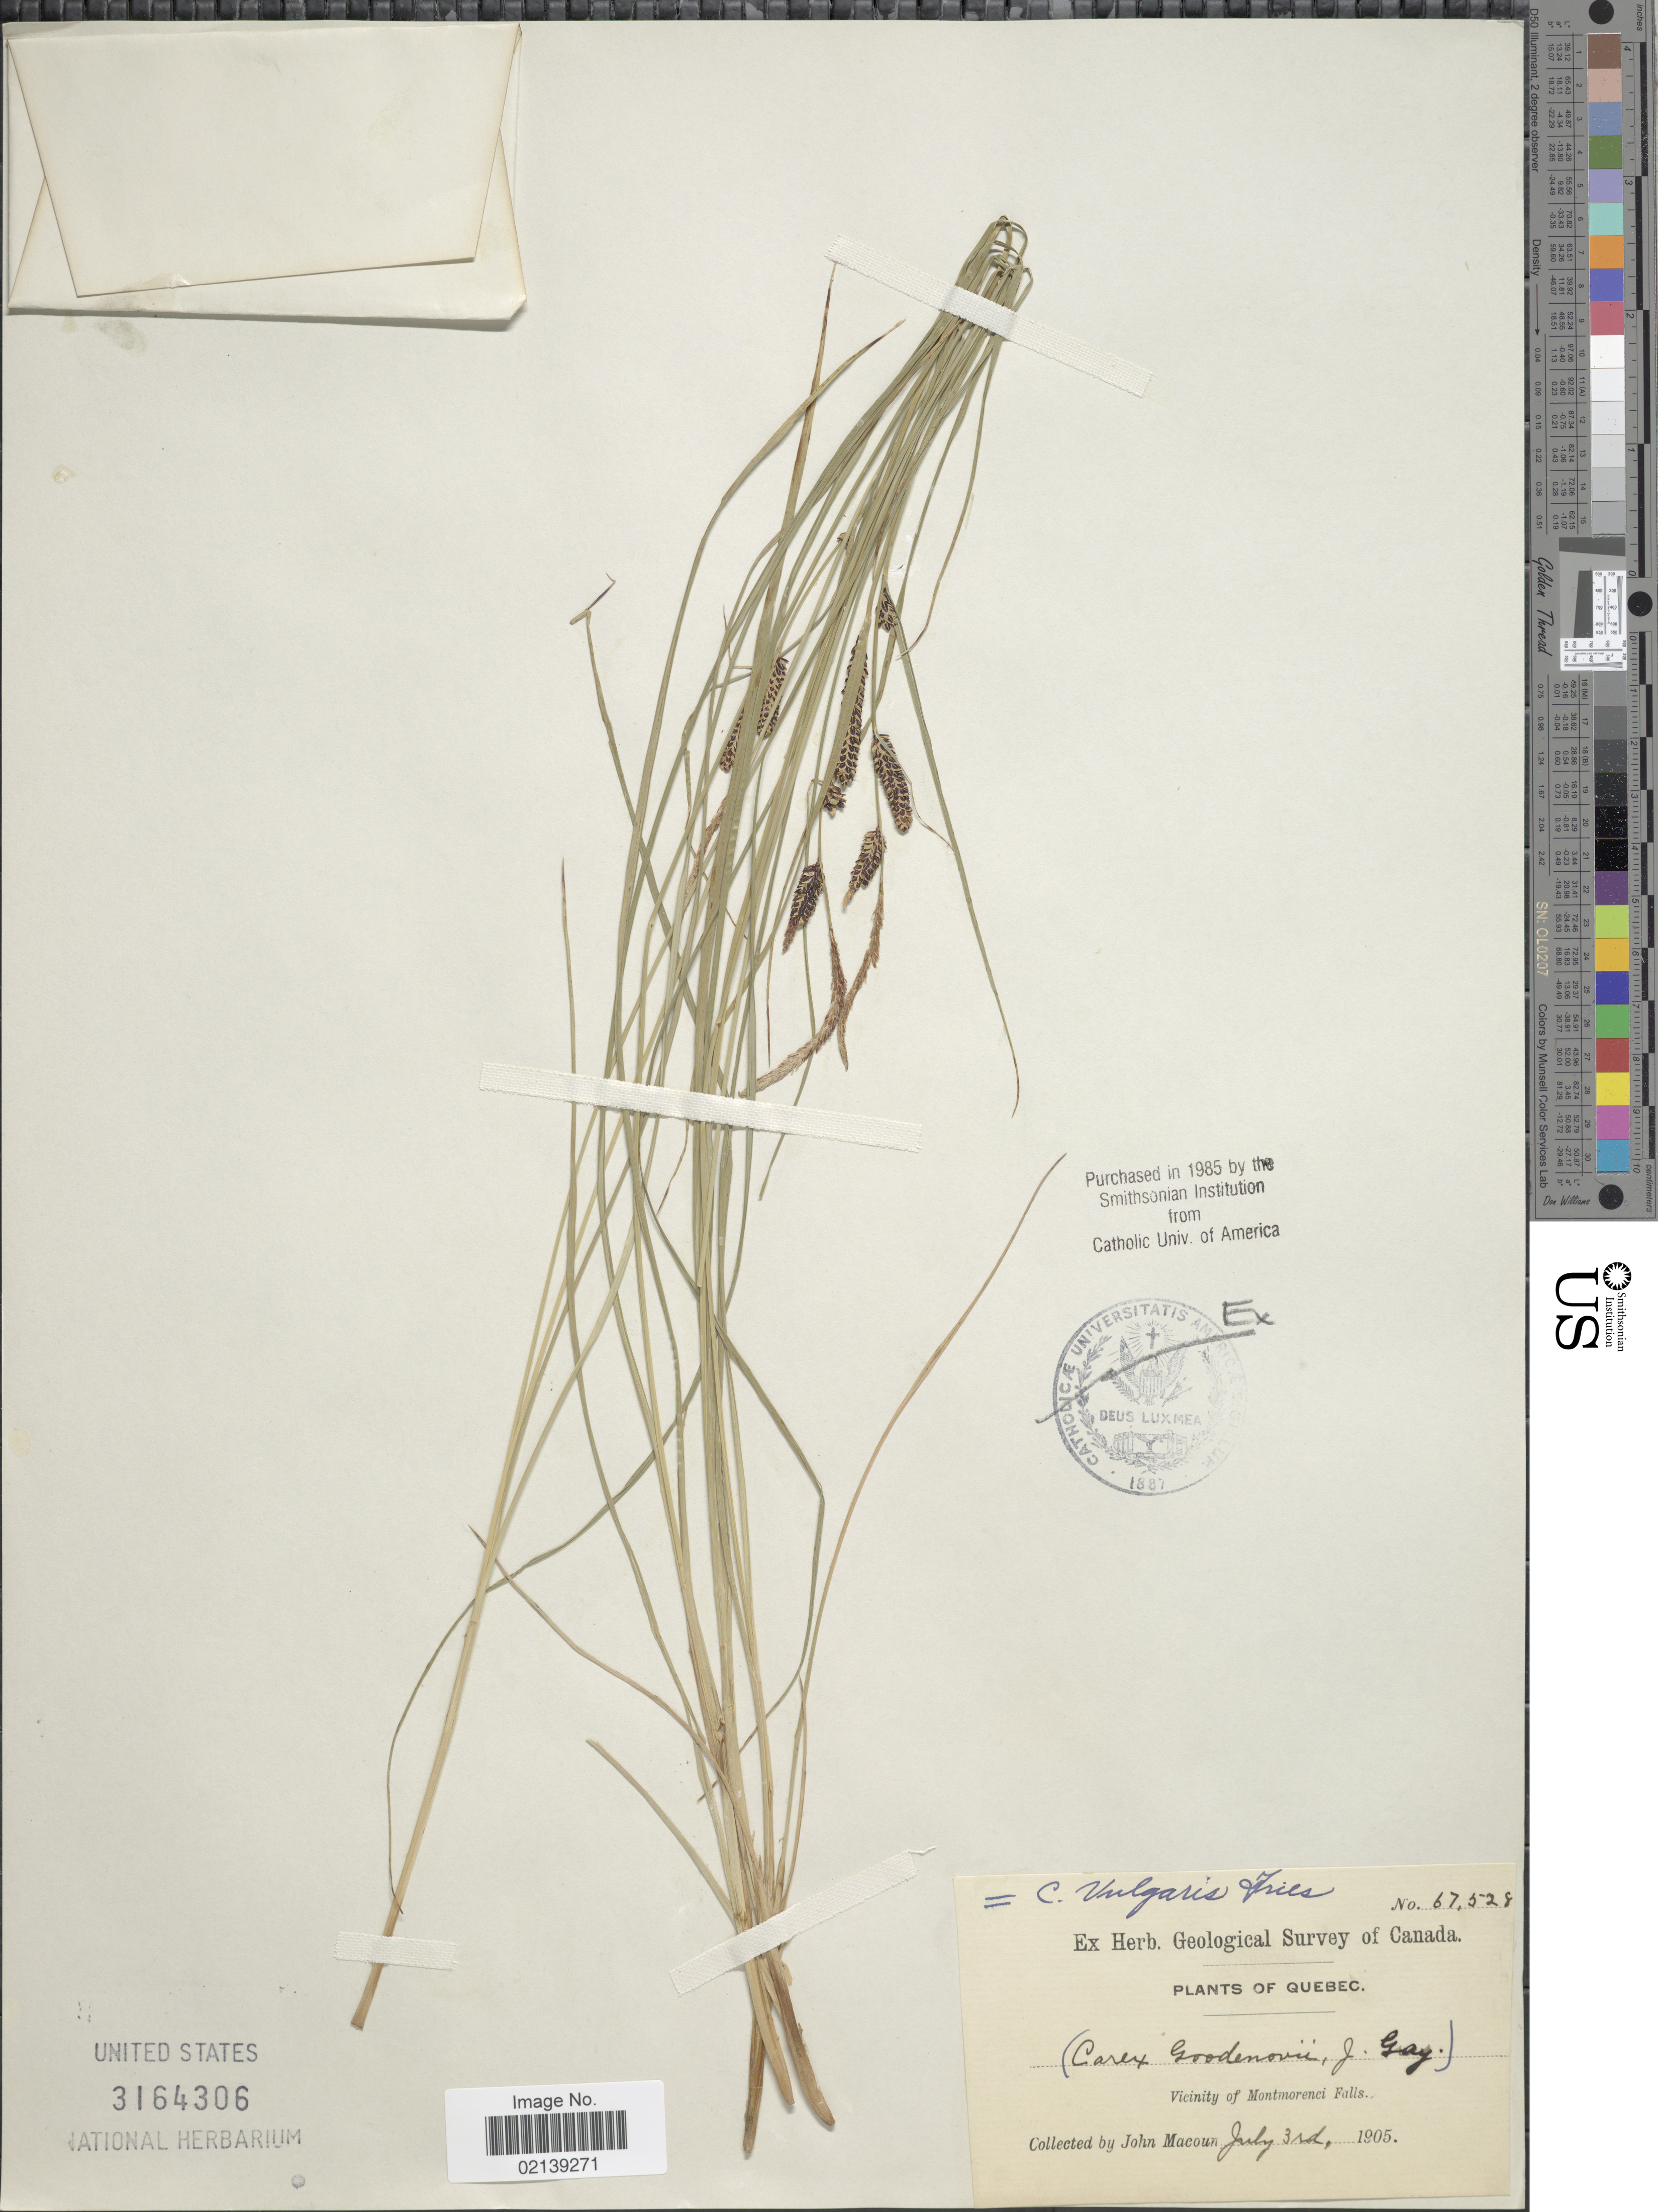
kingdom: Plantae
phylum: Tracheophyta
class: Liliopsida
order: Poales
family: Cyperaceae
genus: Carex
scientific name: Carex nigra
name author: (L.) Reichard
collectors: J. Macoun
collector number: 67528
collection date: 1905-07-03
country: Canada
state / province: Quebec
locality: Vicinity of Montmorenci Falls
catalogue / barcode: US 3164306